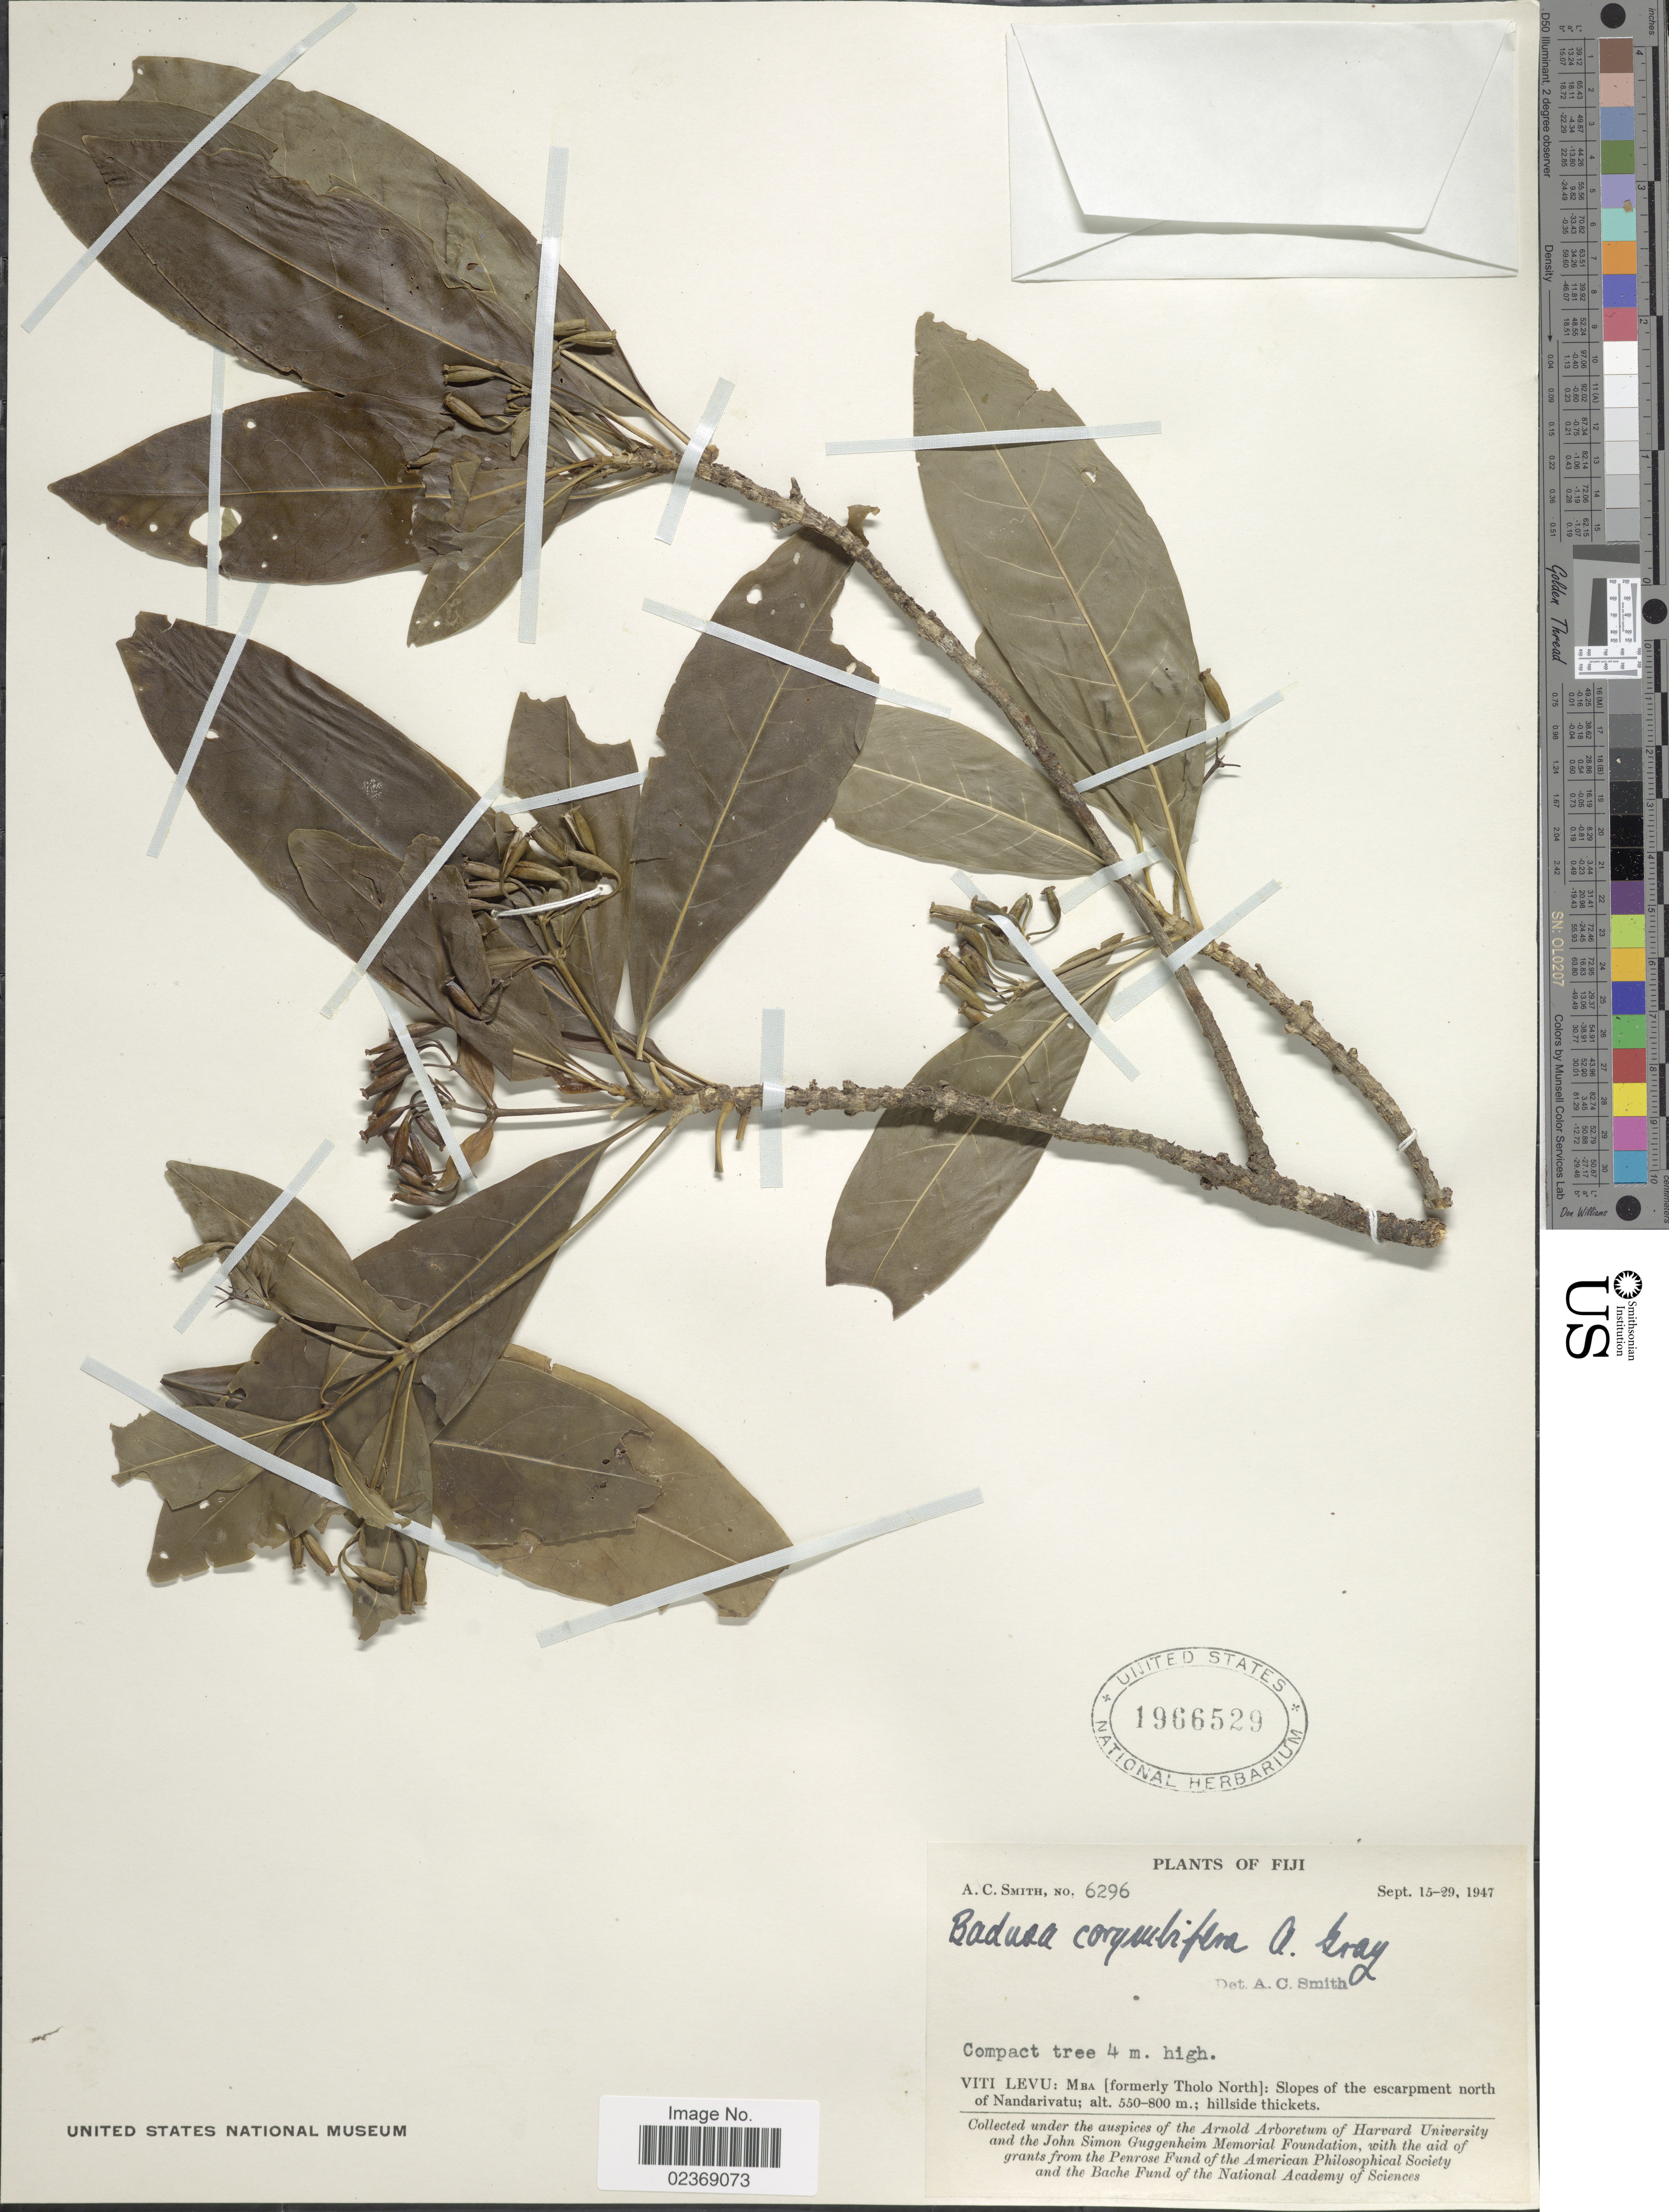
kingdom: Plantae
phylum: Tracheophyta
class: Magnoliopsida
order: Gentianales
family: Rubiaceae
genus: Badusa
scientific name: Badusa corymbifera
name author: (G. Forst.) A. Gray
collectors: A. C. Smith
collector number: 6296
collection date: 1947-09-15/1947-09-29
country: Fiji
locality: Viti Levu: Mba [formerly Tholo North]: Slopes of the escarpment north of Nandarivatu; hillside thickets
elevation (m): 550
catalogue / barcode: US 1966529